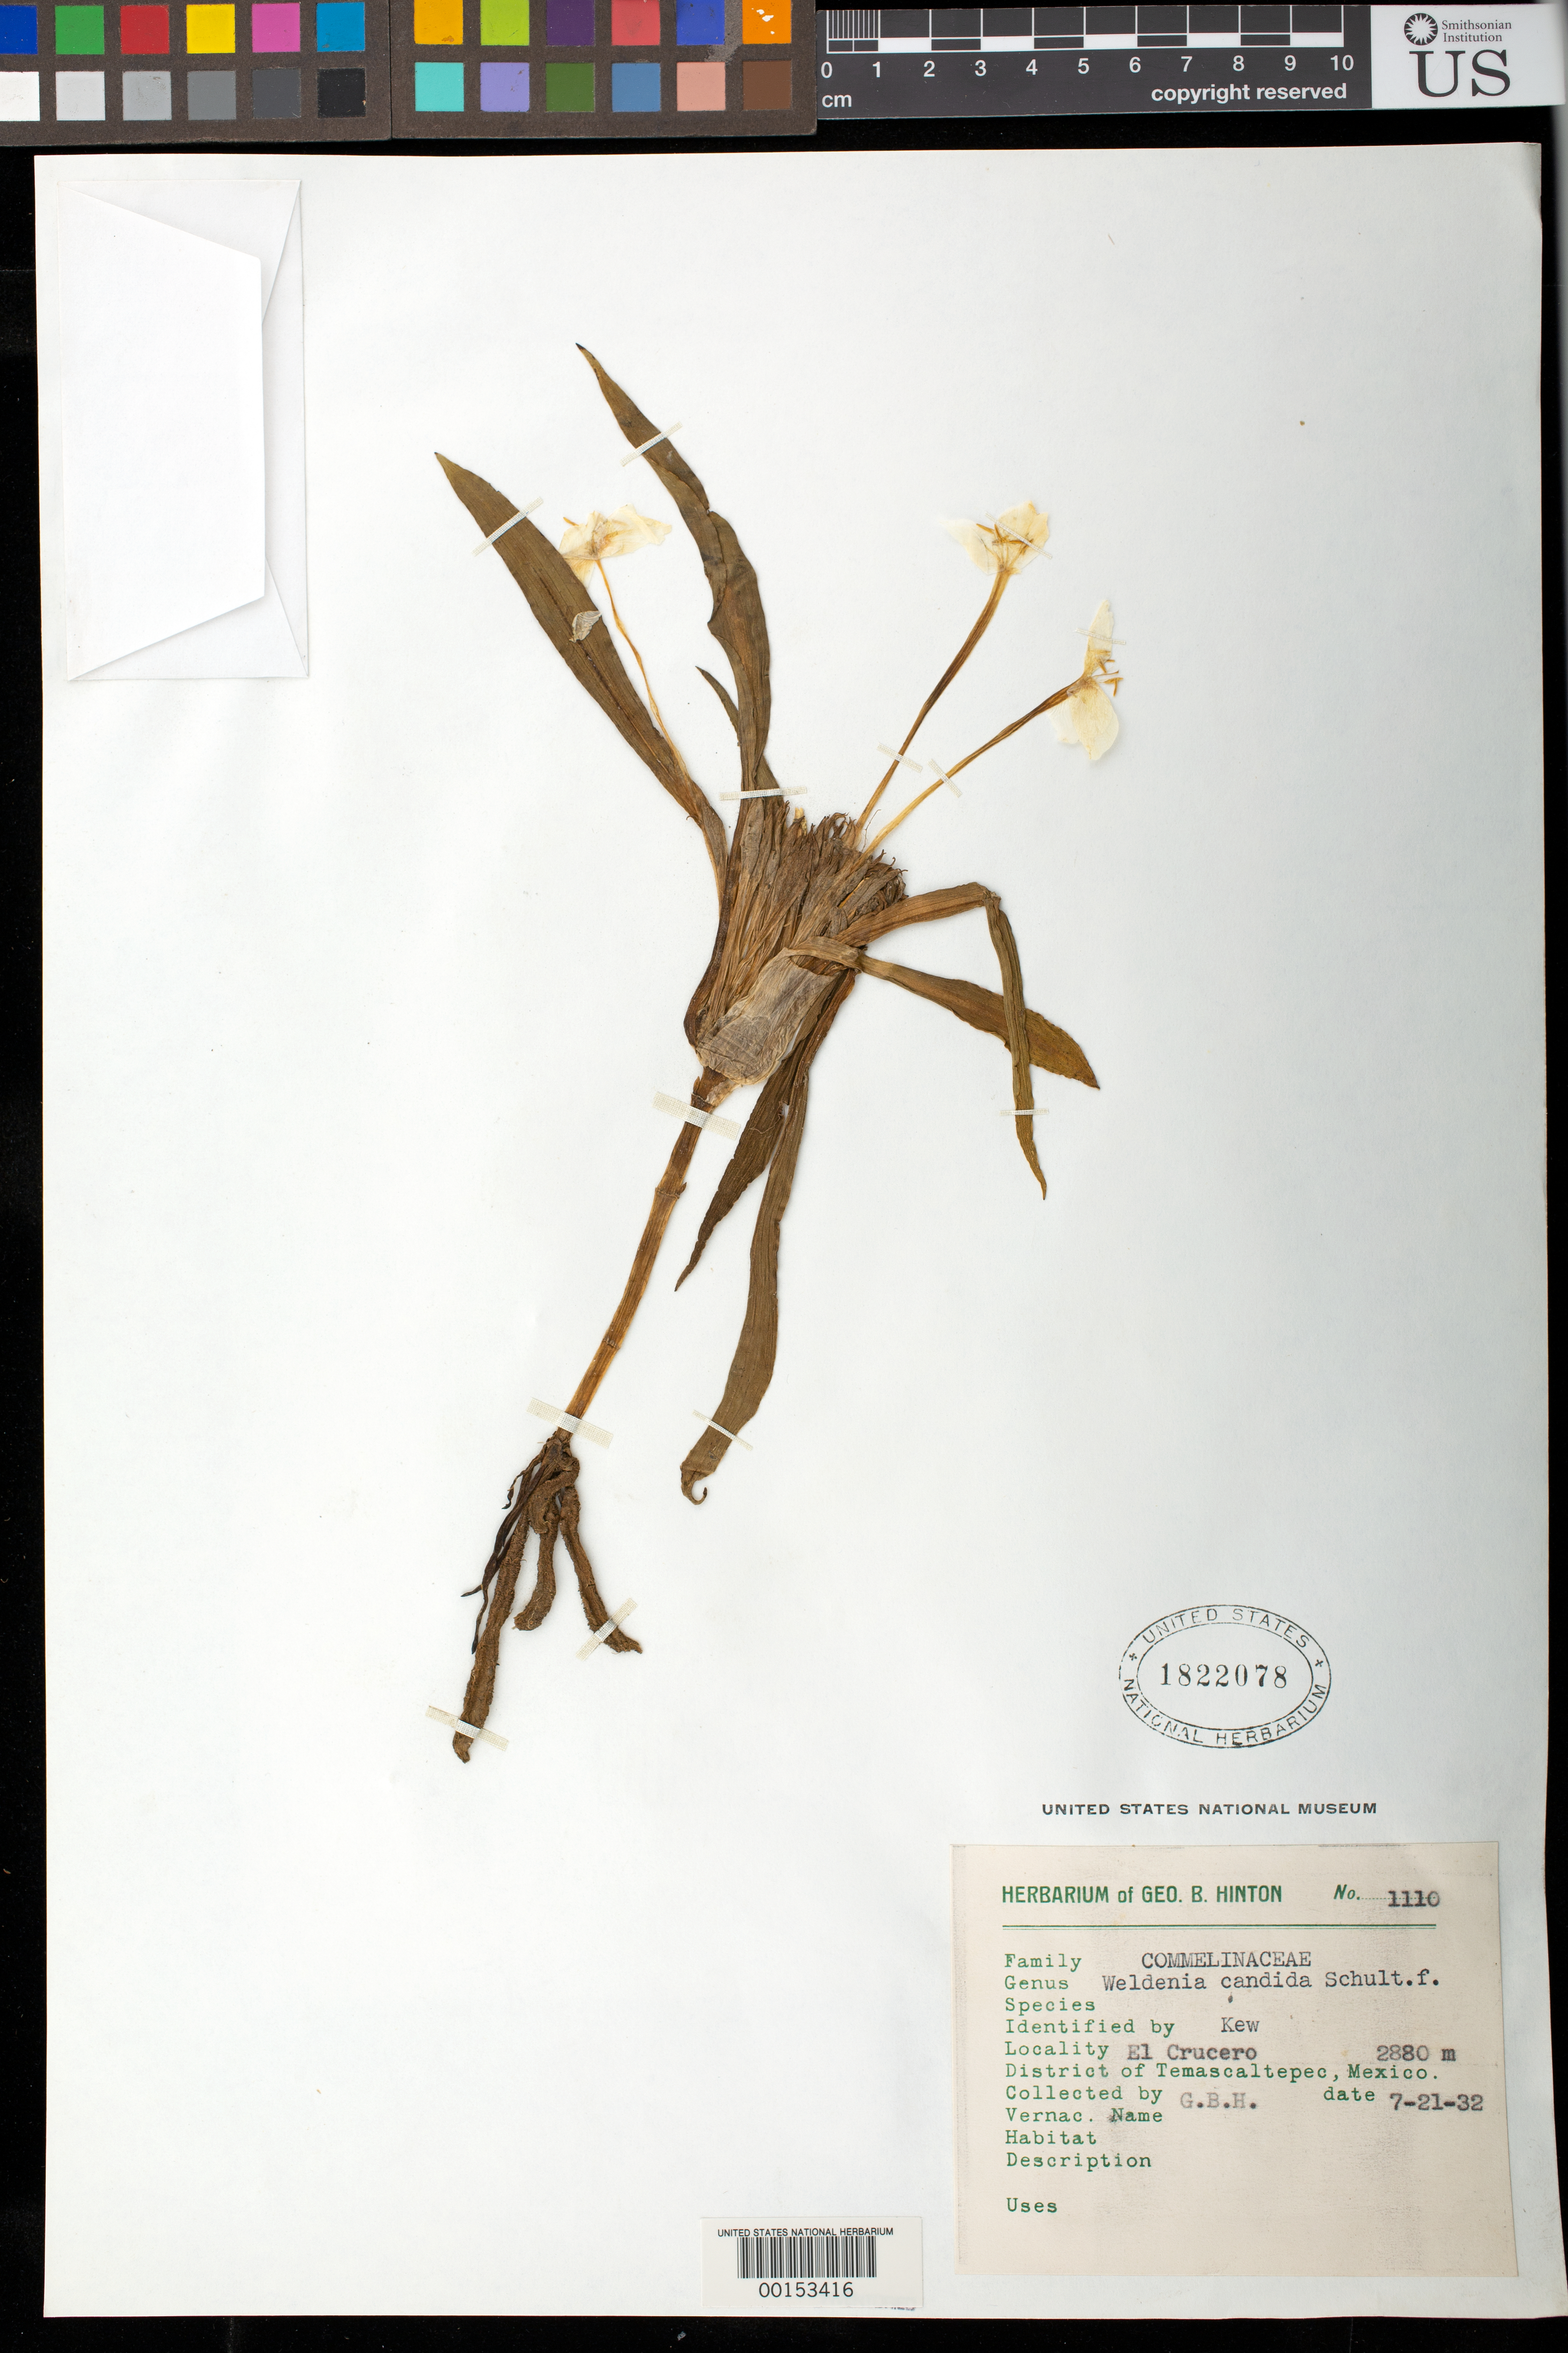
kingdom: Plantae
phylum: Tracheophyta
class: Liliopsida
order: Commelinales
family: Commelinaceae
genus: Weldenia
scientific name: Weldenia candida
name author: Schult. f.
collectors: G. B. Hinton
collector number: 1110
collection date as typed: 21 Jul 1932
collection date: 1932-07-21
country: Mexico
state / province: México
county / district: Temascaltepec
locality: El Crucero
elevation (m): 2880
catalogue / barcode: US 1822078